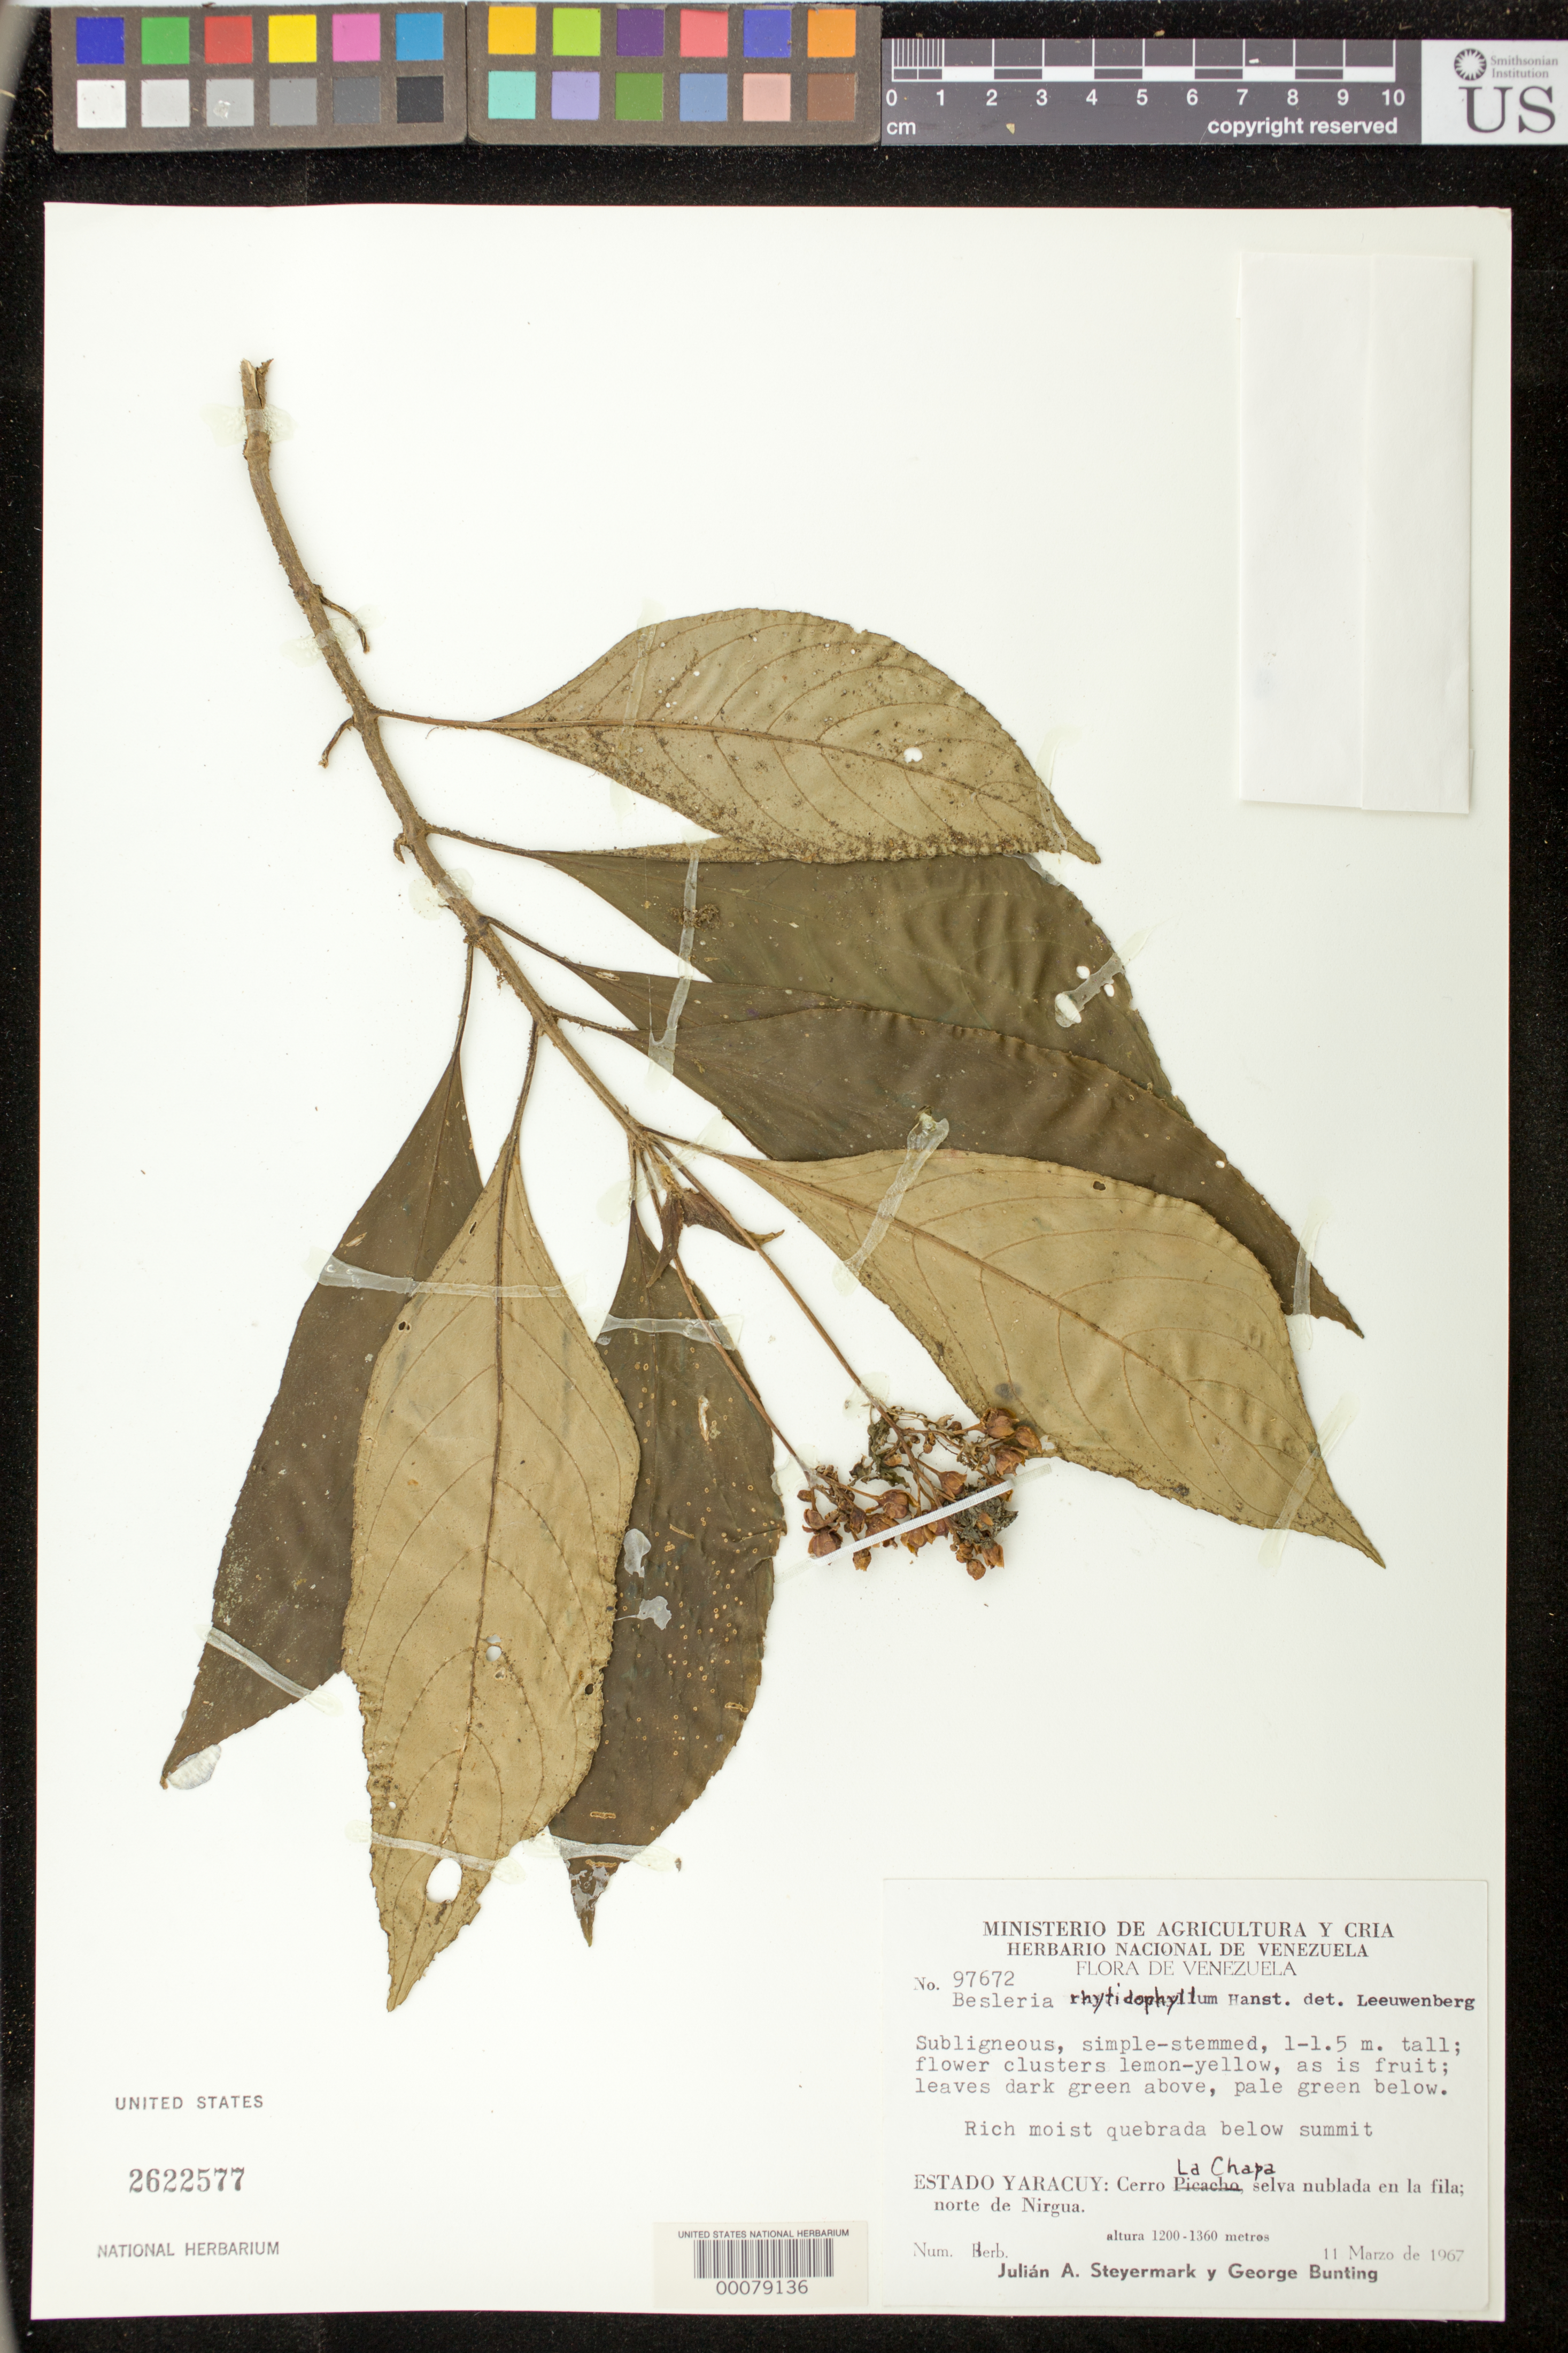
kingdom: Plantae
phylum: Tracheophyta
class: Magnoliopsida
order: Lamiales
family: Gesneriaceae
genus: Besleria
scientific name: Besleria rhytidophyllum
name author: Hanst.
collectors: J. Steyermark & G. S. Bunting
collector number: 97672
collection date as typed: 11 Mar 1967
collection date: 1967-03-11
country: Venezuela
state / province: Yaracuy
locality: Cerro La Chapa, norte de Nirgua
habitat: Cloud forest, rich moist quebrada below summit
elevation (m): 1200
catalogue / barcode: US 2622577